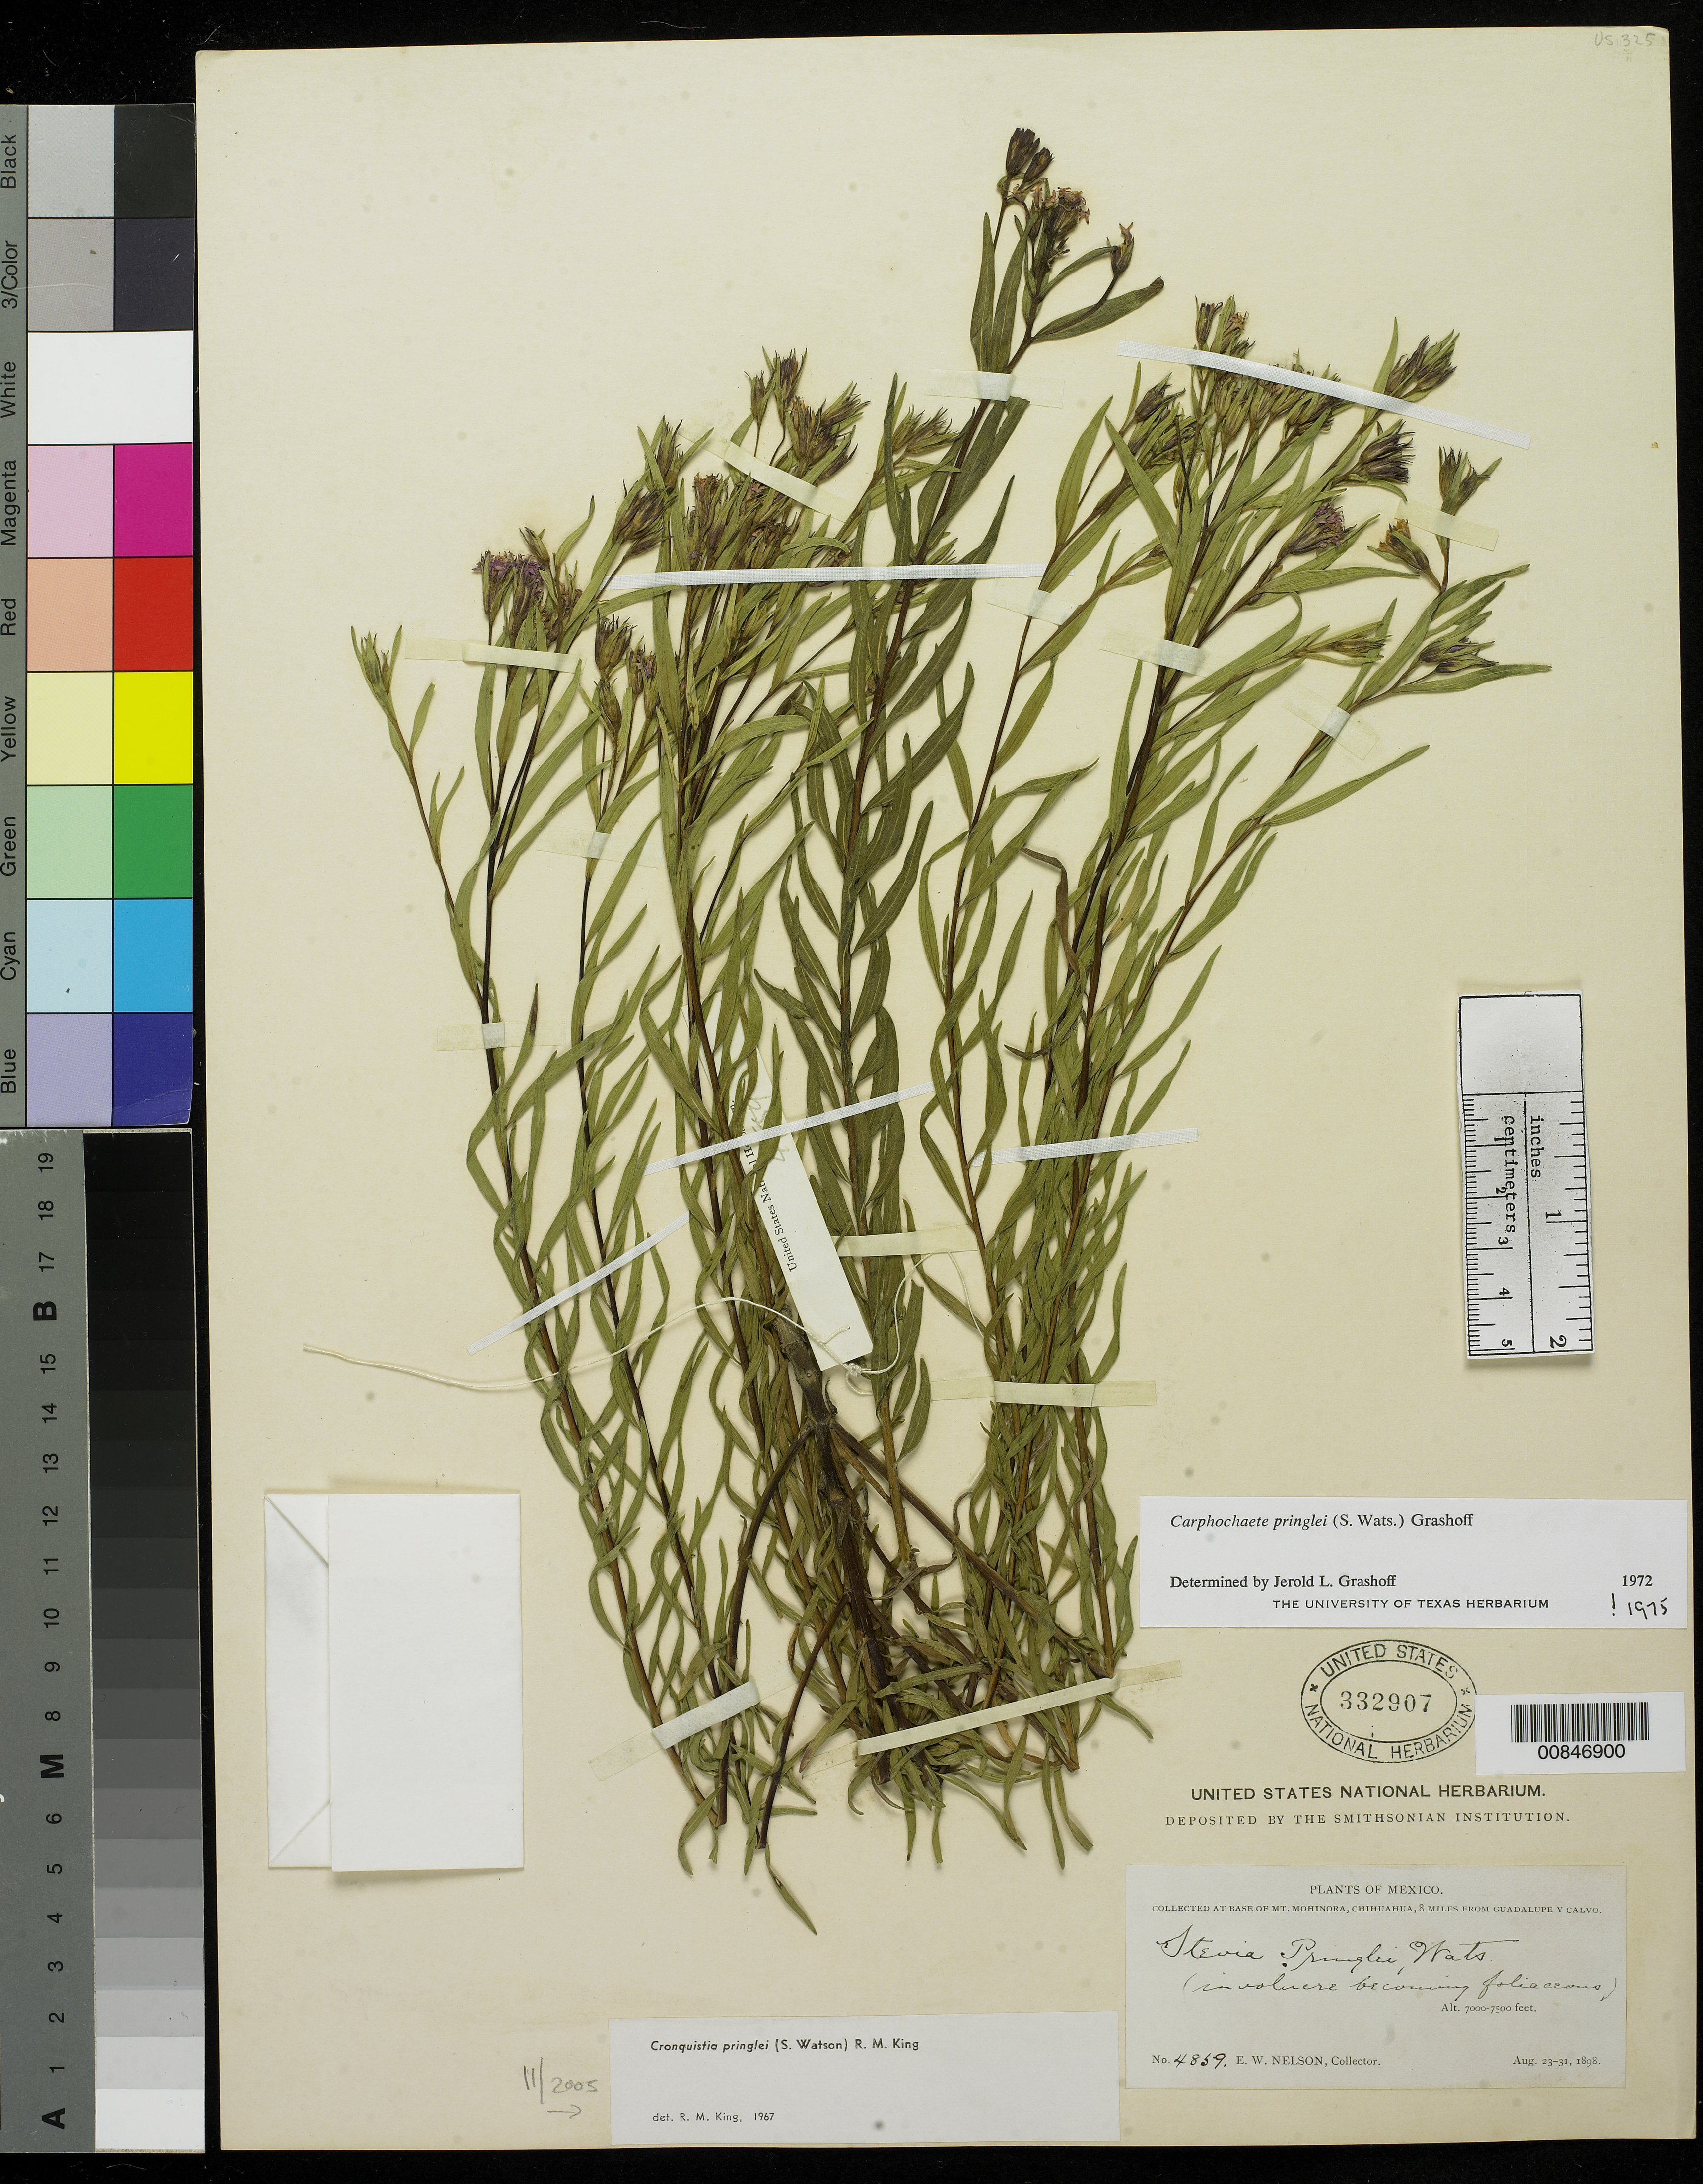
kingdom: Plantae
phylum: Tracheophyta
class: Magnoliopsida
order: Asterales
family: Asteraceae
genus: Cronquistia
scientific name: Cronquistia pringlei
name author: (S. Watson) R.M. King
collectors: E. W. Nelson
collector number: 4859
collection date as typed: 23 Aug 1898 to 31 Aug 1898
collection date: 1898-08-23/1898-08-31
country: Mexico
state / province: Chihuahua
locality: Base of Mt. Mohinora, Chihuahua, 8 miles from Guadalupe y Calvo.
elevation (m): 2134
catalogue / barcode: US 332907